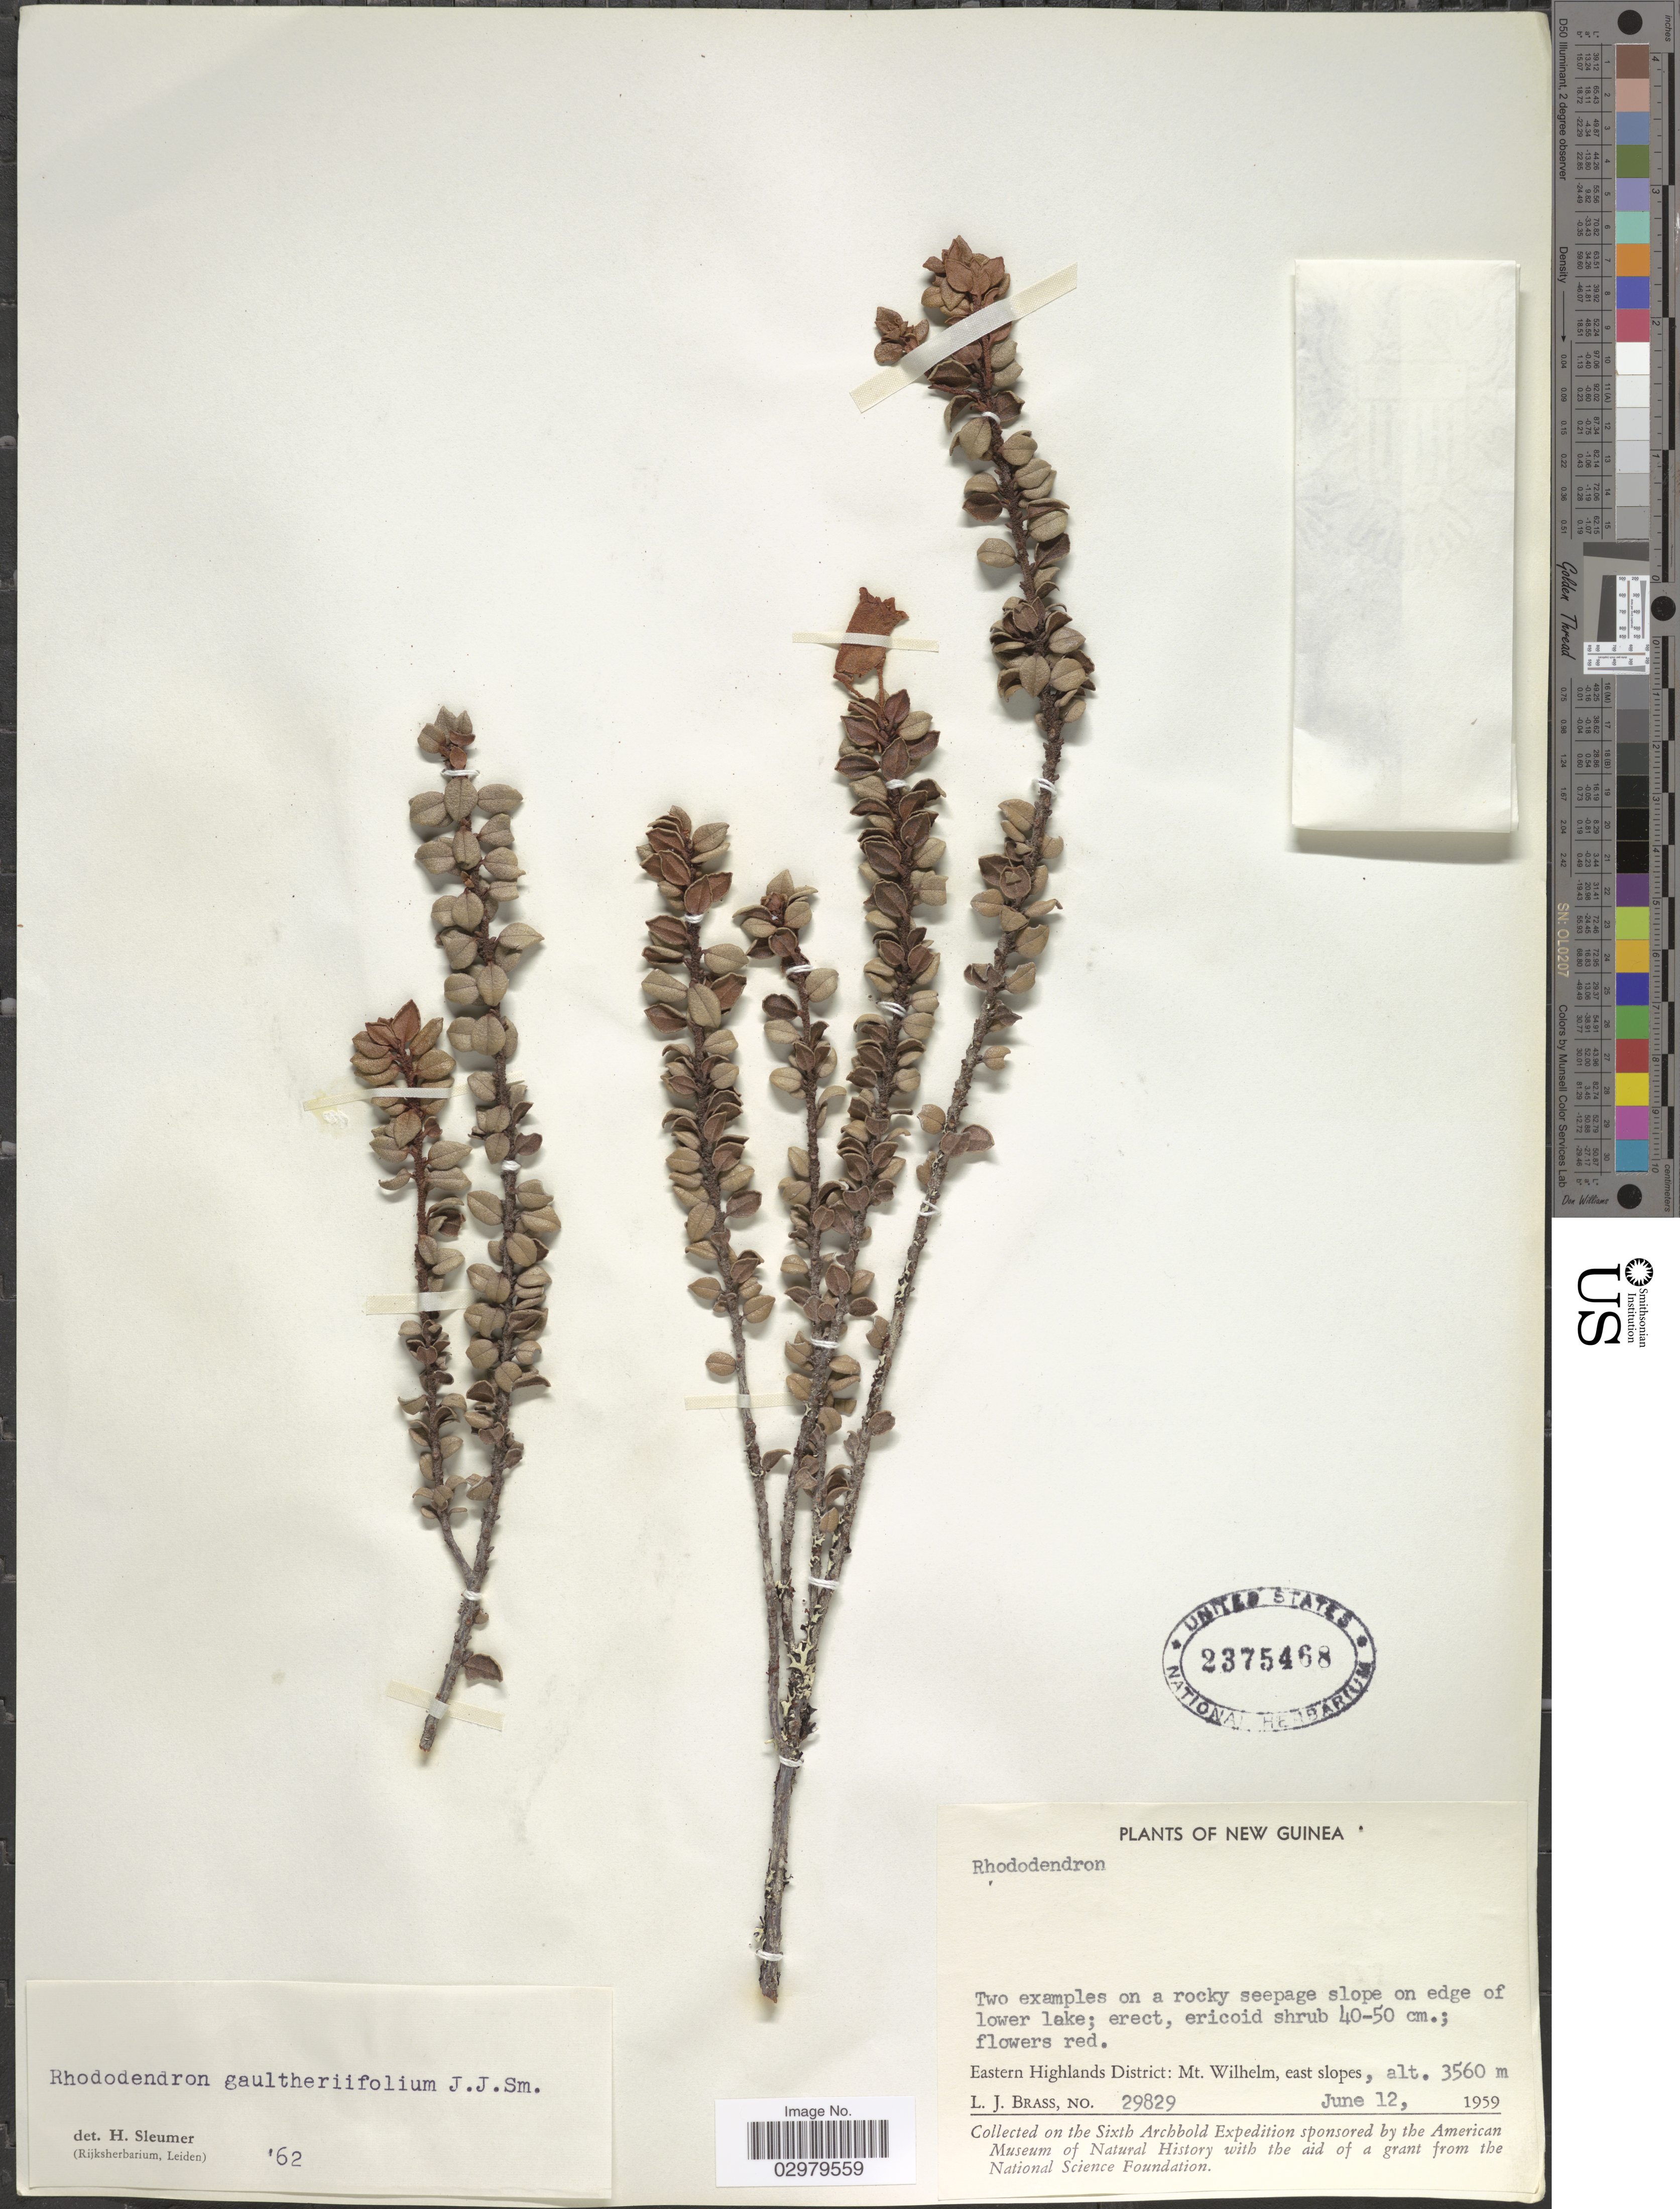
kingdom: Plantae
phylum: Tracheophyta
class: Magnoliopsida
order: Ericales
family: Ericaceae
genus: Rhododendron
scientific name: Rhododendron gaultheriifolium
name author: J.J. Sm.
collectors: L. J. Brass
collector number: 29829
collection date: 1959-06-12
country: Papua New Guinea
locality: New Guinea. Eastern Highlands District: Mt. Wilhelm, east slopes.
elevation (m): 3560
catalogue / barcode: US 2375468